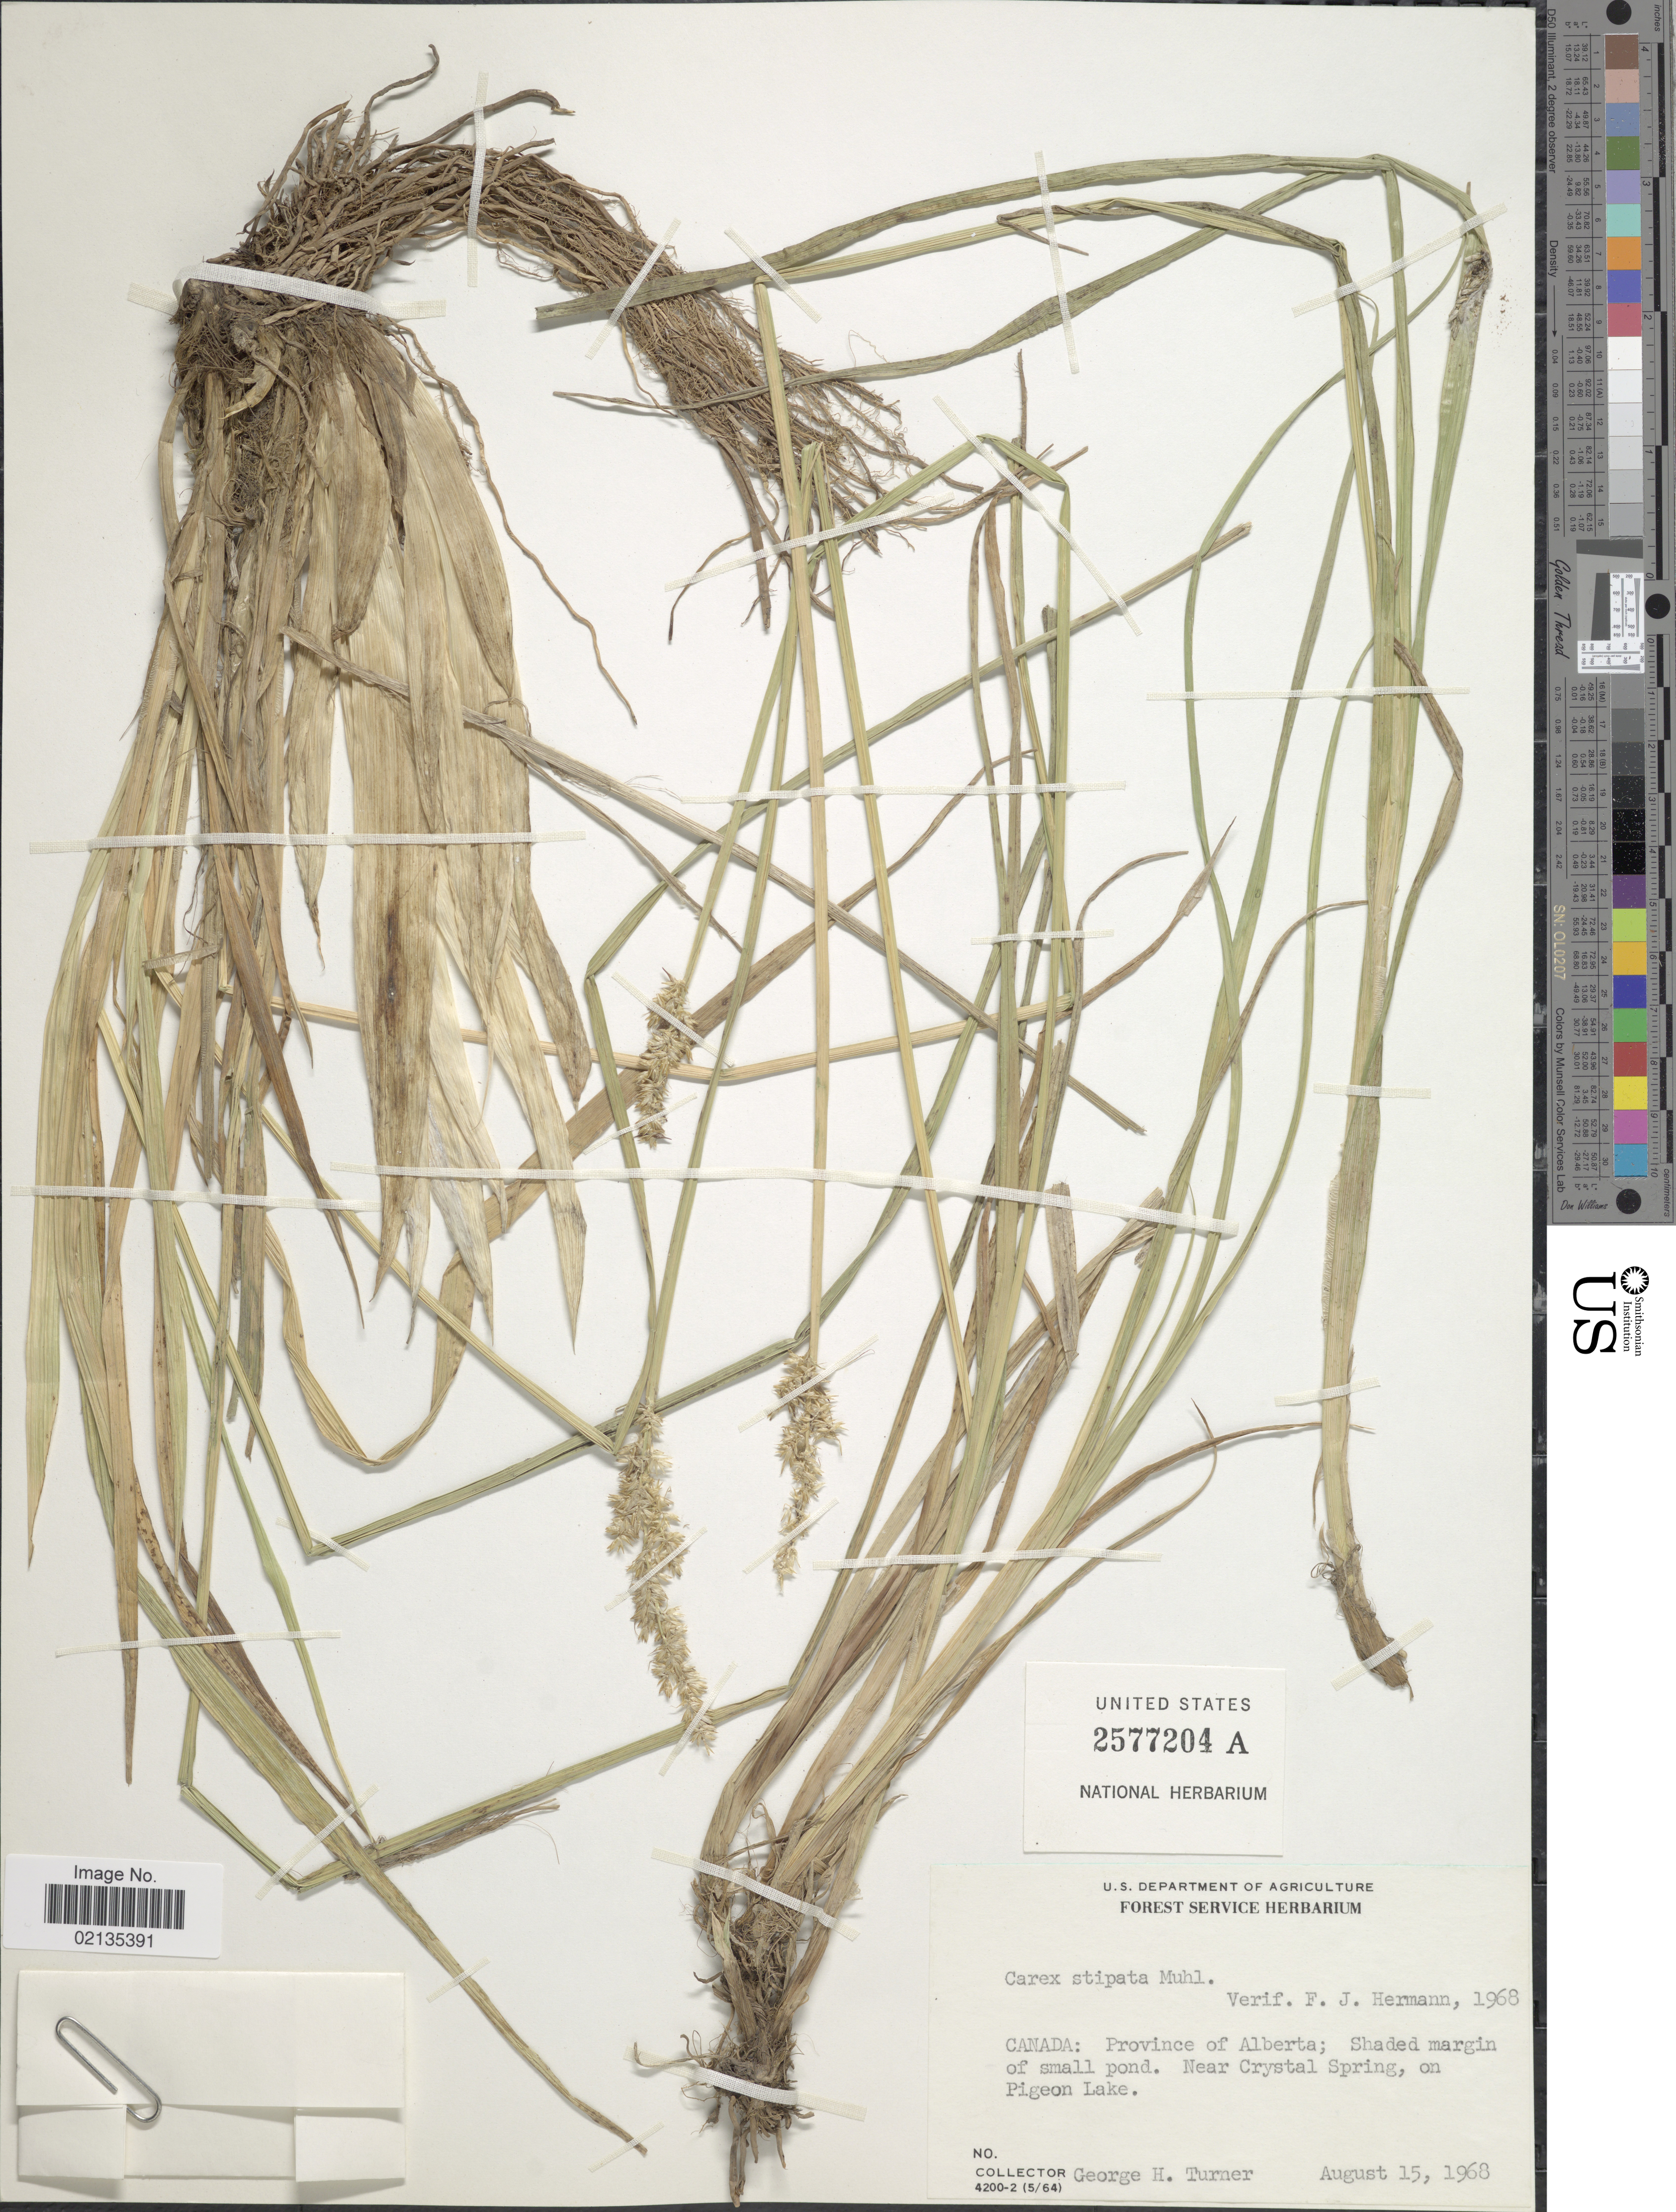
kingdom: Plantae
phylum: Tracheophyta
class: Liliopsida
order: Poales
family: Cyperaceae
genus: Carex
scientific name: Carex stipata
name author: Muhl. ex Willd.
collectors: G. H. Turner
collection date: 1968-08-15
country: Canada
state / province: Alberta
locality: Shaded margin of small pond, near Crystal Spring, on Pigeon Lake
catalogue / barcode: US 2577204A